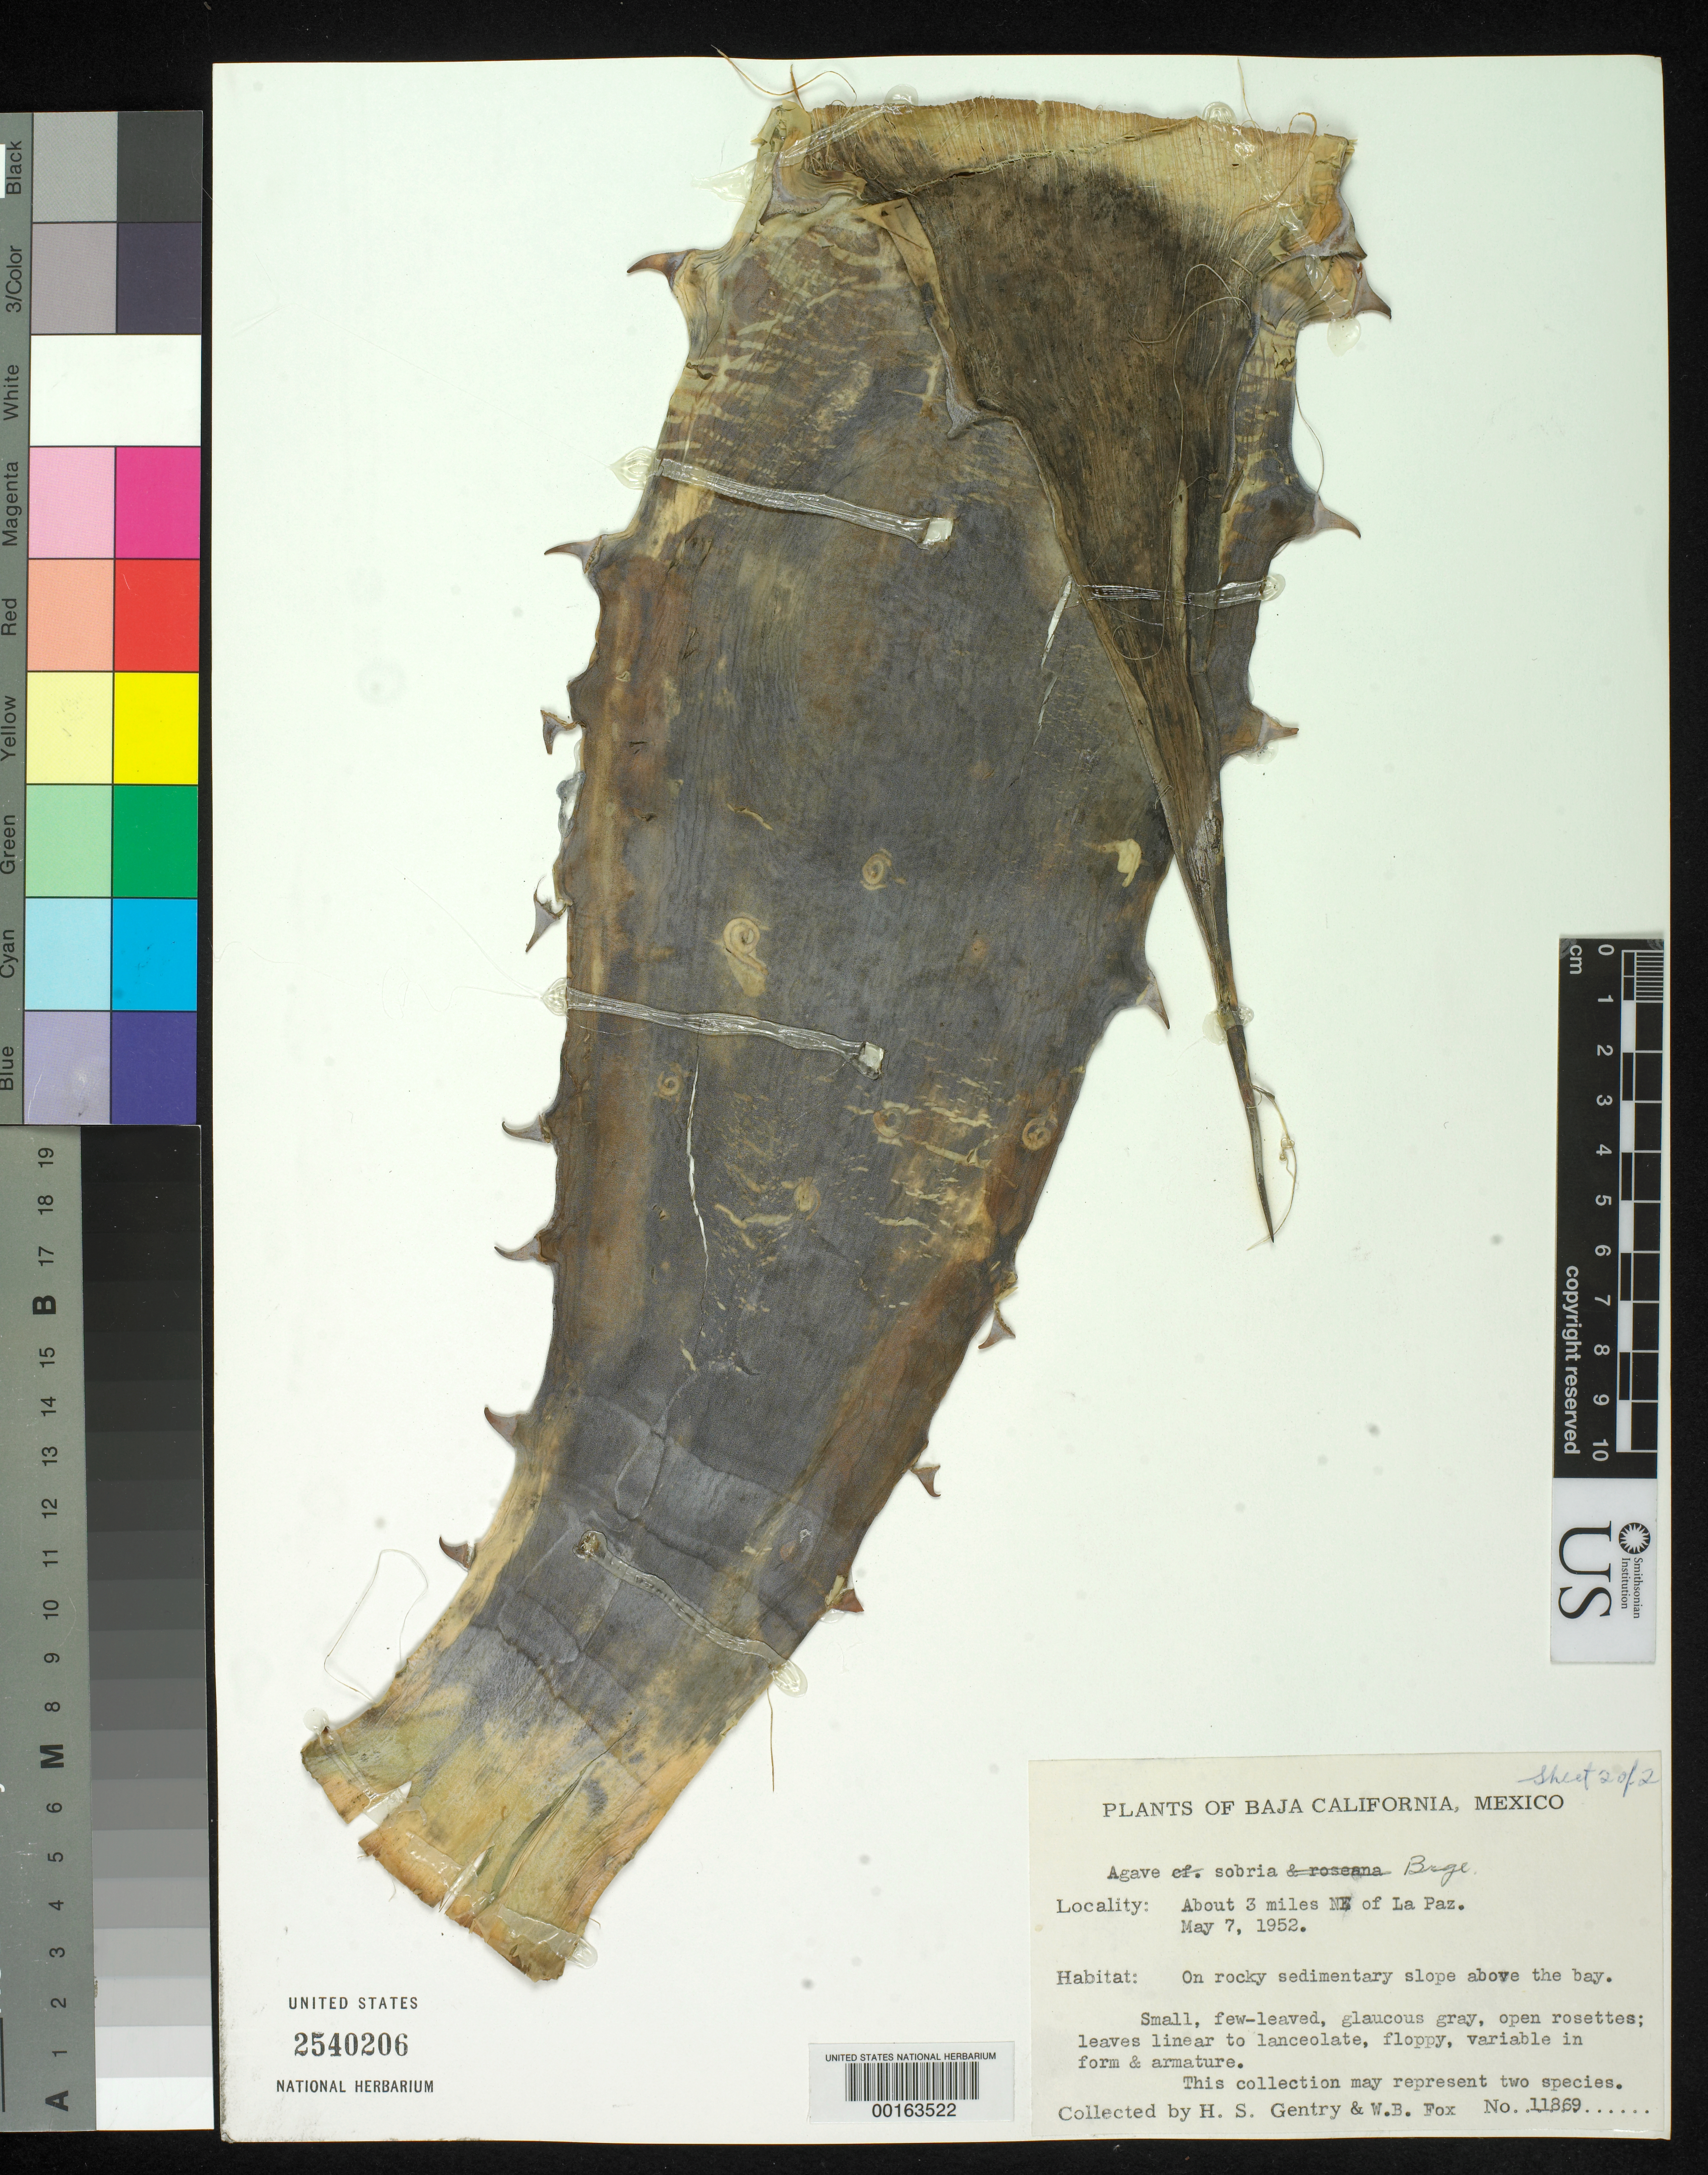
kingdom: Plantae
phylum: Tracheophyta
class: Liliopsida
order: Asparagales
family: Asparagaceae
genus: Agave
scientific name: Agave sobria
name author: Brandegee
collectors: H. S. Gentry & W. B. Fox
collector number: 11869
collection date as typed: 07 May 1952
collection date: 1952-05-07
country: Mexico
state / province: Baja California Sur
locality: About 3 mi NE of La Paz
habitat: On rocky sedimentary slope above bay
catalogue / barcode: US 2540206